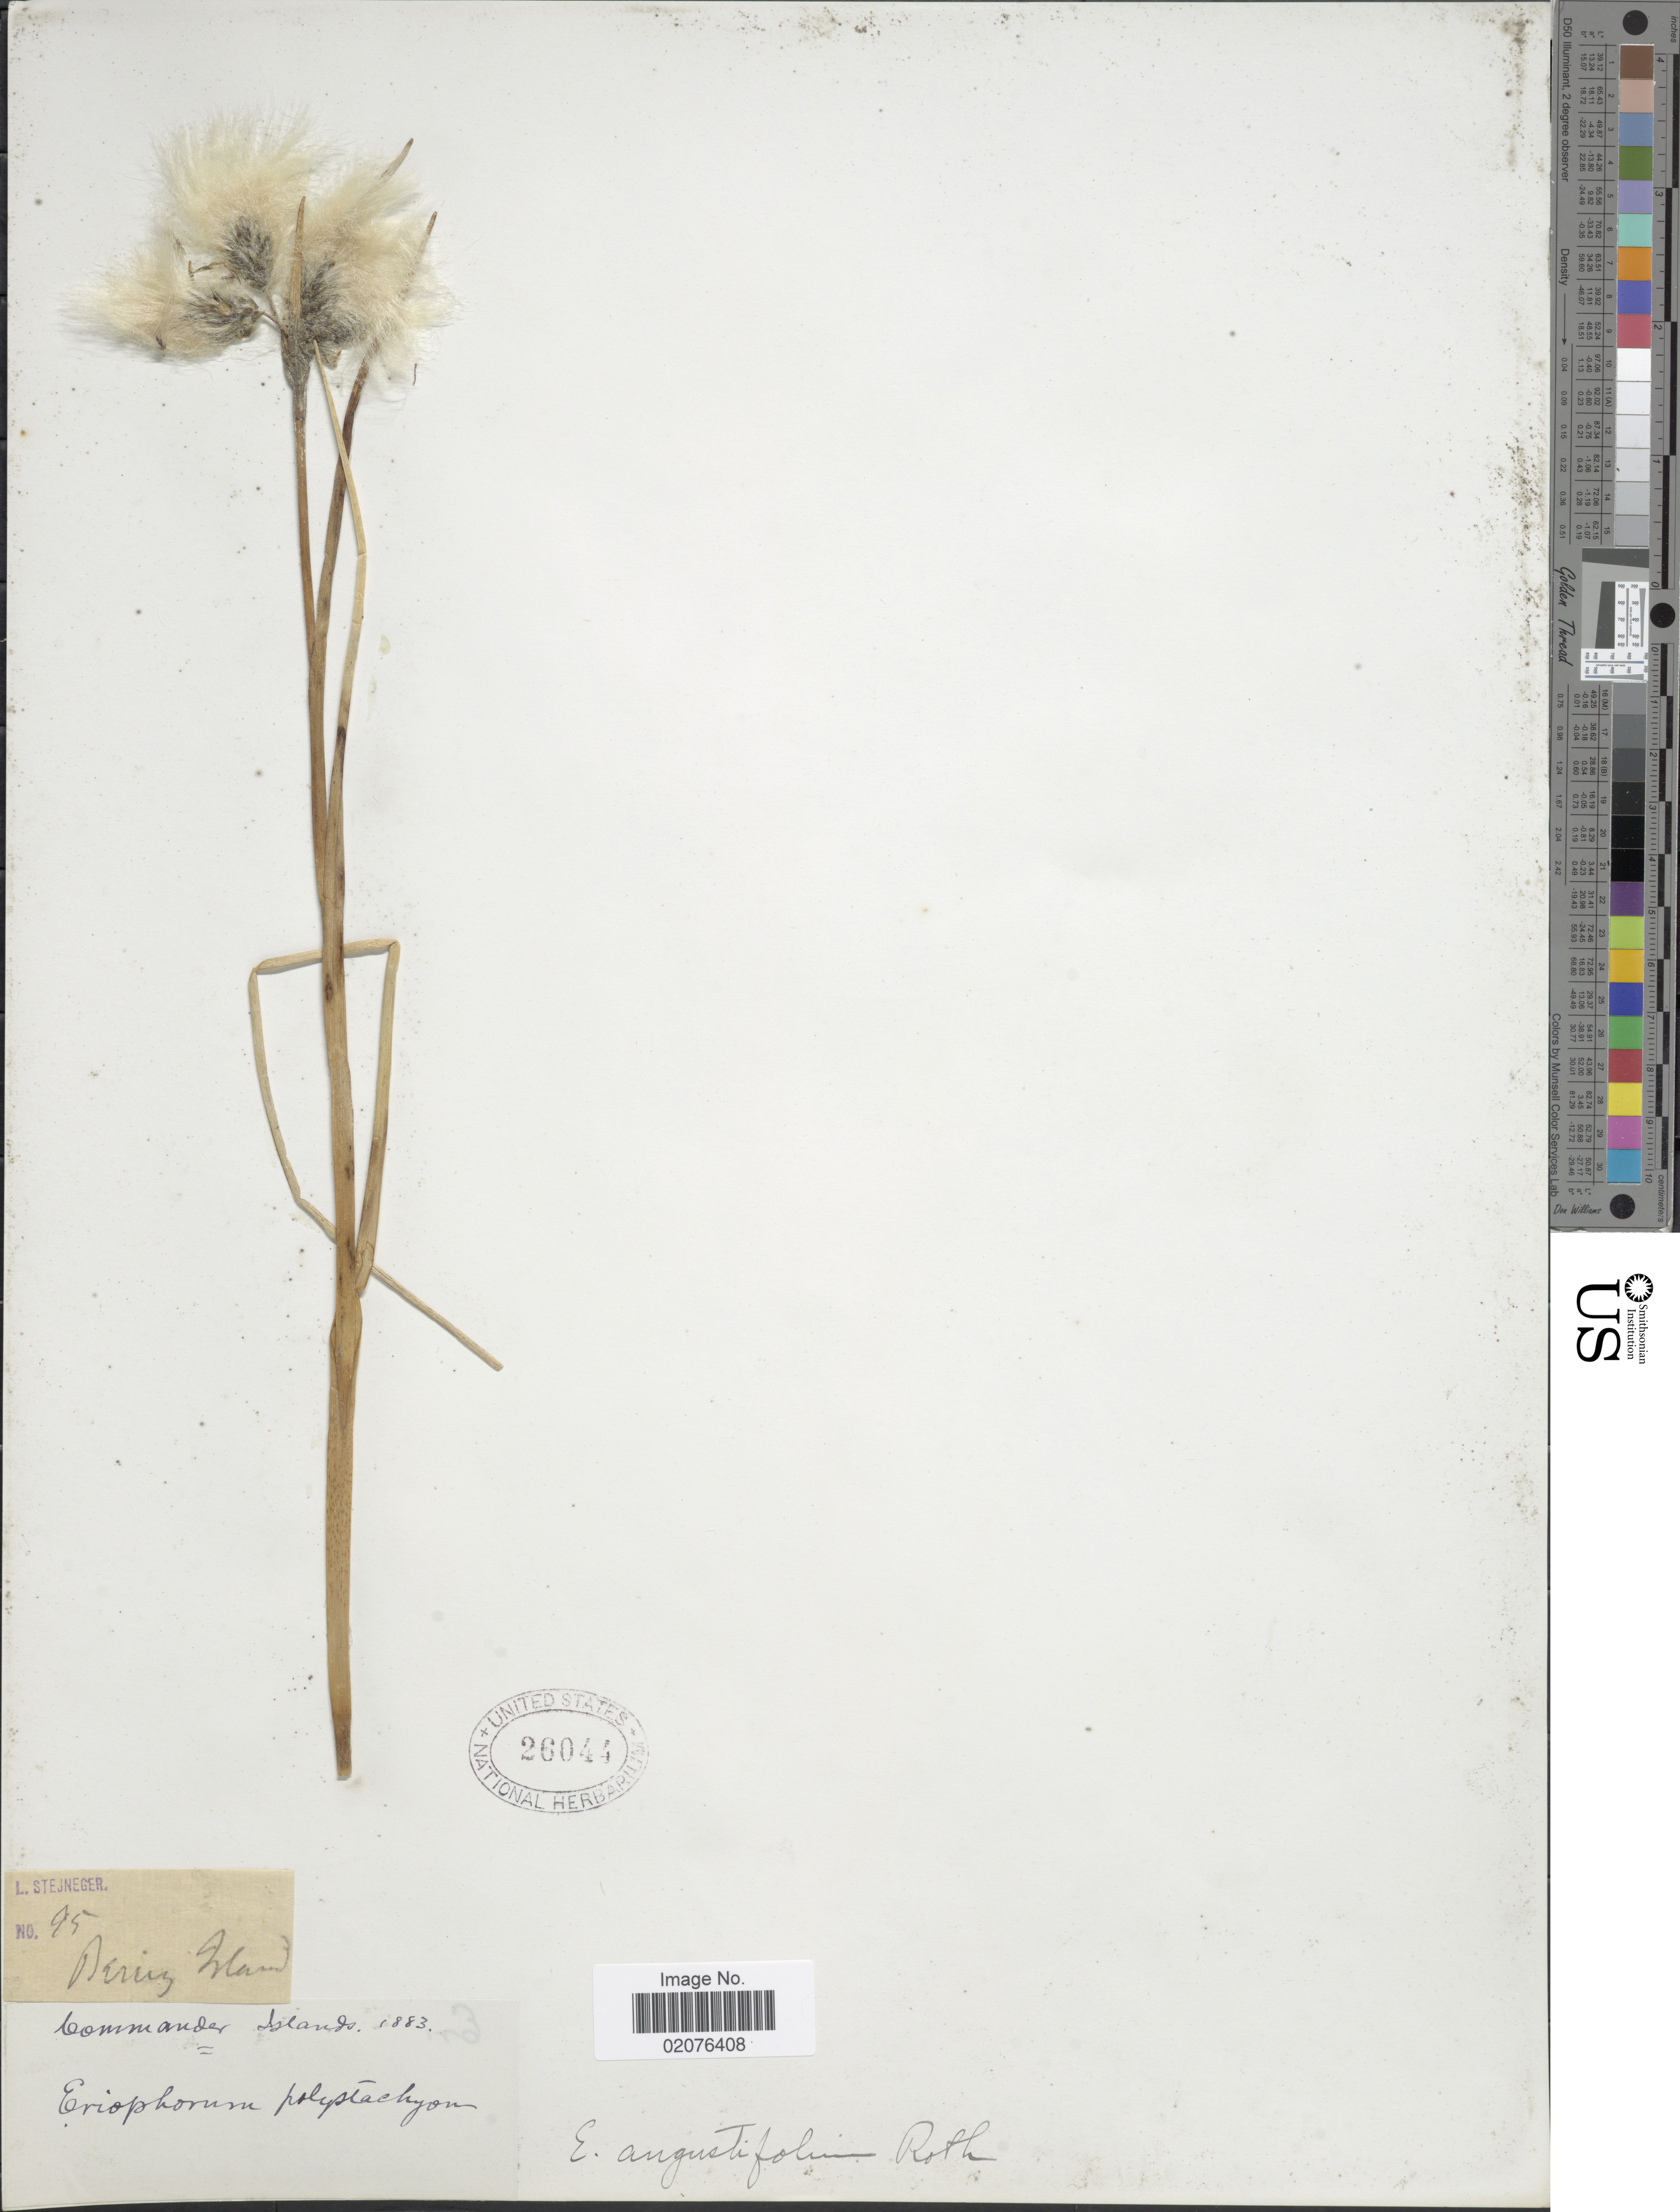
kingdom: Plantae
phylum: Tracheophyta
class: Liliopsida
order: Poales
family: Cyperaceae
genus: Eriophorum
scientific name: Eriophorum angustifolium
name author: Honck.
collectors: L. Stejneger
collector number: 95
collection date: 1883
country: Russian Federation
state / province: Kamchatka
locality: Bering Island, Commander Island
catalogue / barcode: US 26044